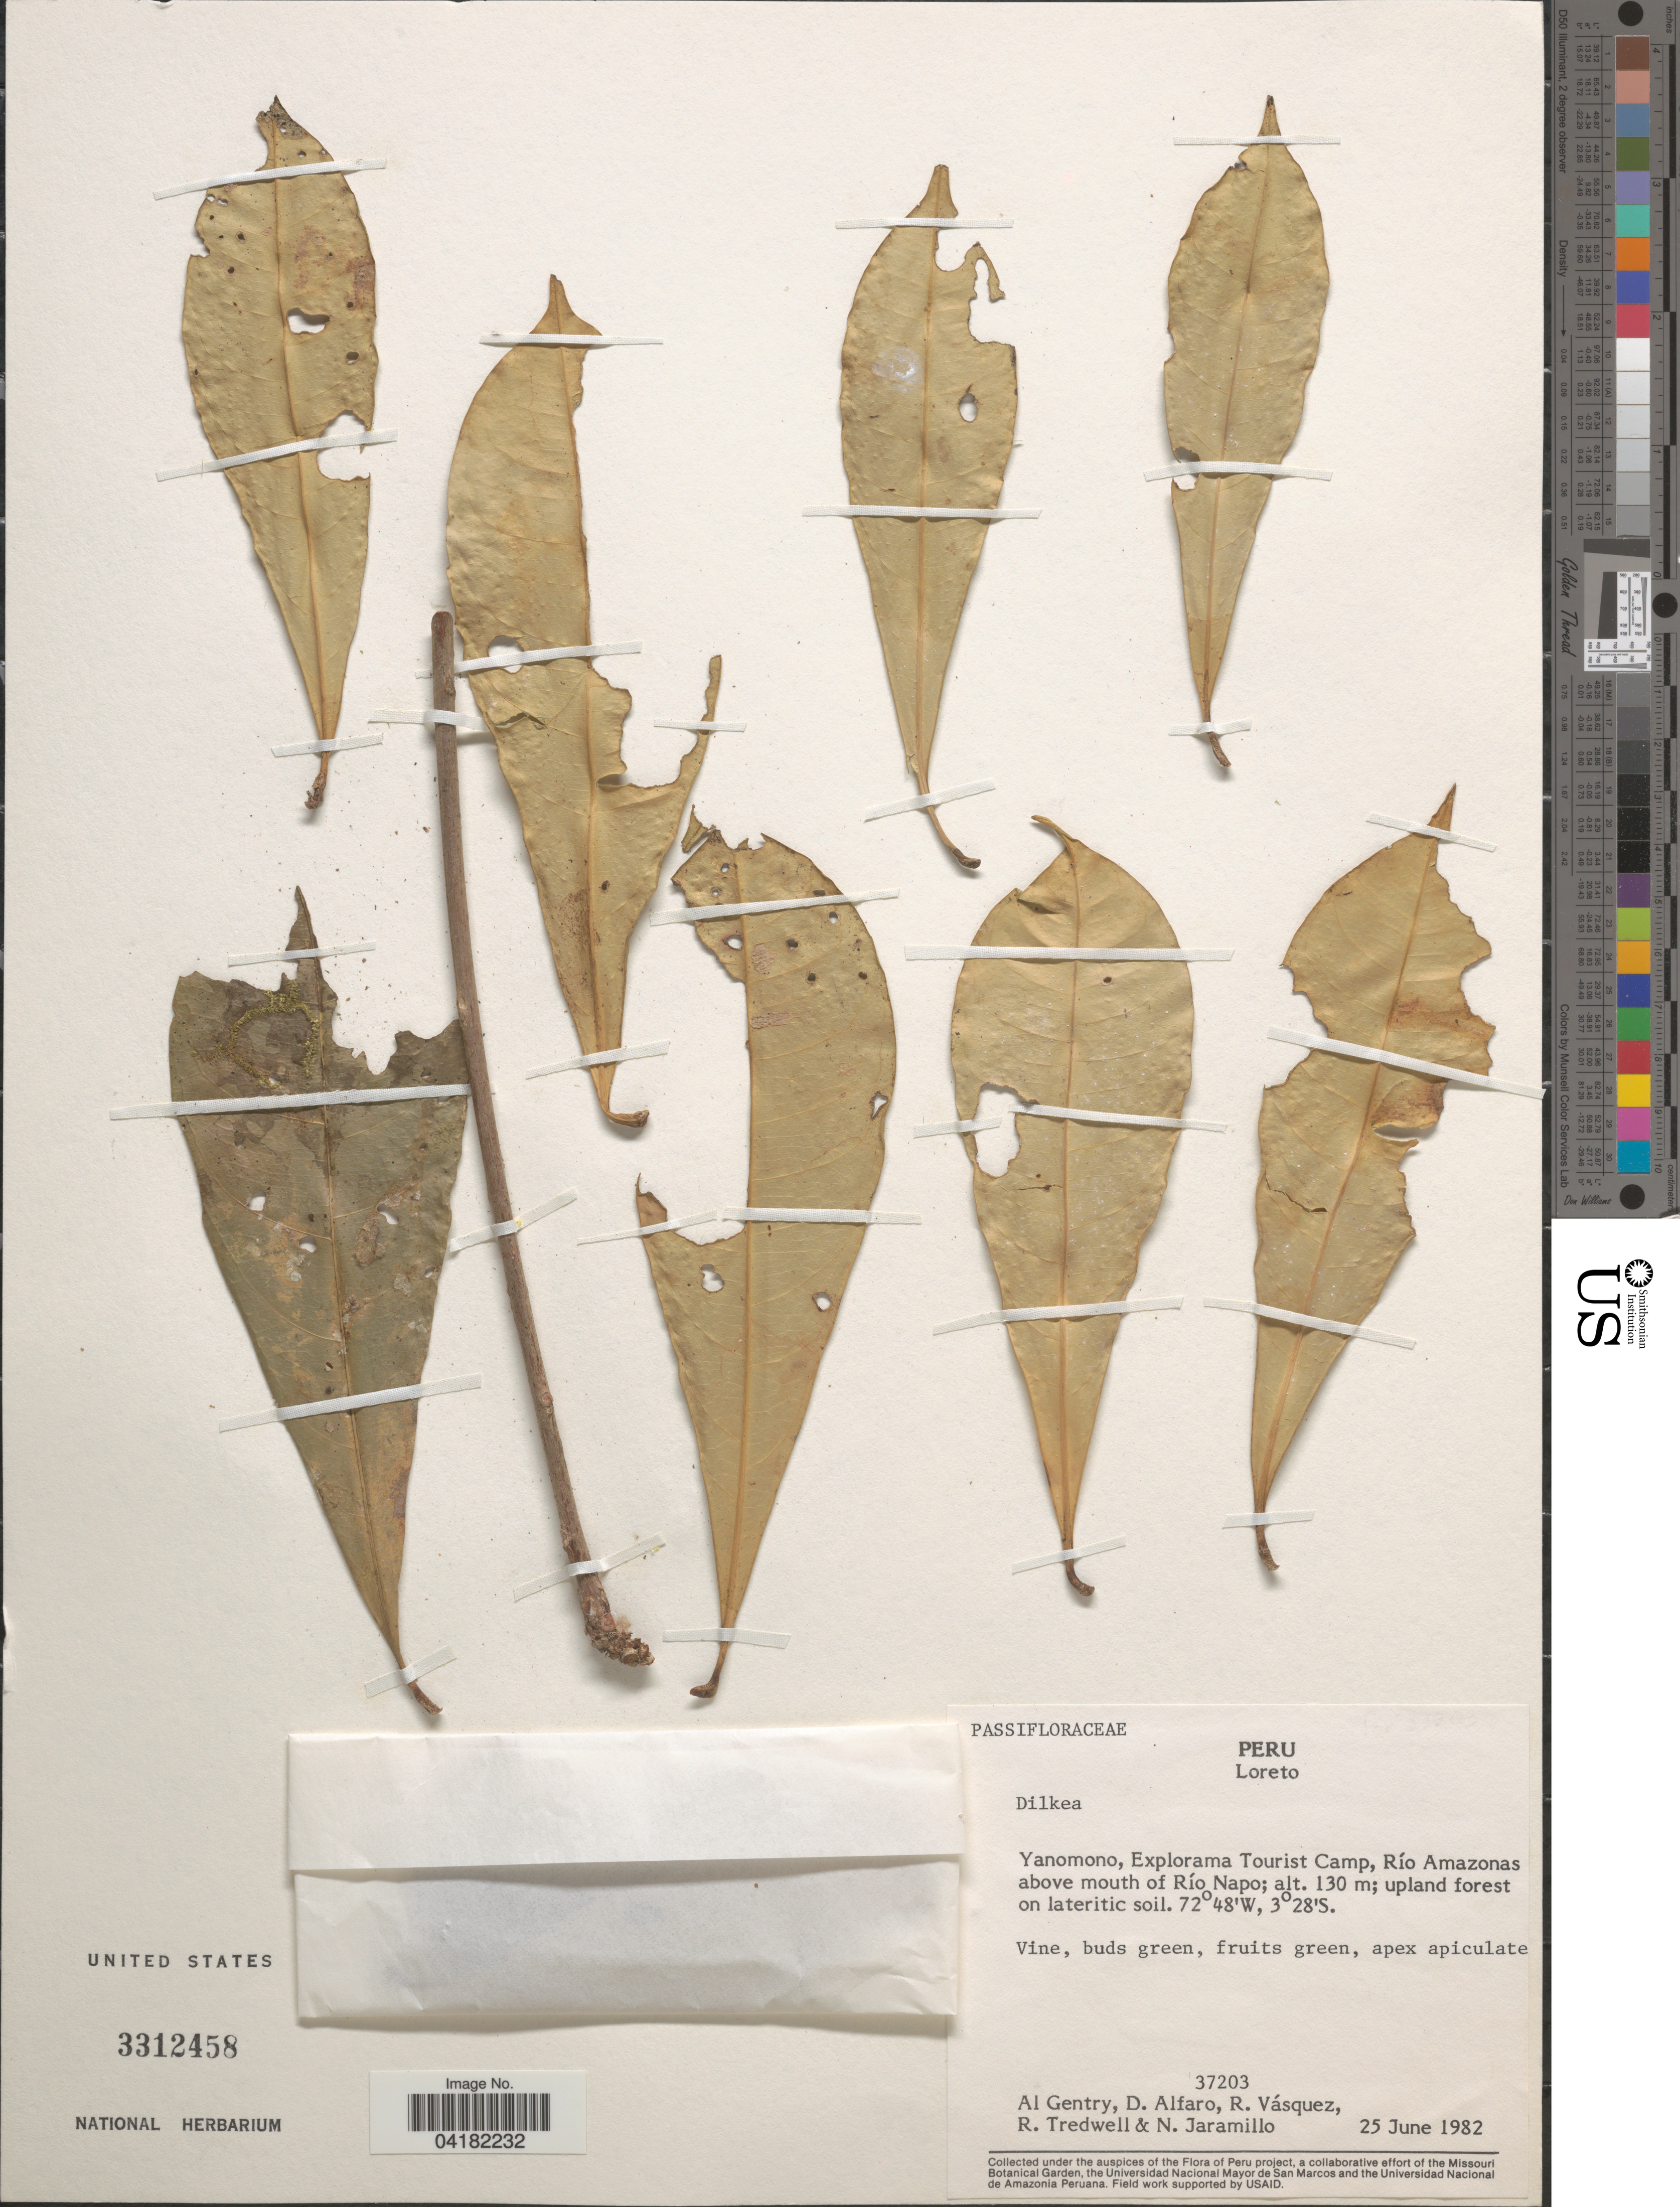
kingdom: Plantae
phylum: Tracheophyta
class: Magnoliopsida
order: Malpighiales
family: Passifloraceae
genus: Dilkea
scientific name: Dilkea sp.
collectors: A. H. Gentry, D. Alfaro, R. Vásquez, R. Tredwell & N. Jaramillo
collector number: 37203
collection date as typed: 25 Jun 1982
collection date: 1982-06-25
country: Peru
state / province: Loreto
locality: Yanomono, Explorama Tourist Camp, Río Amazonas above mouth of Río Napo.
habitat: Upland forest on lateritic soil.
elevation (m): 130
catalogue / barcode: US 3312458